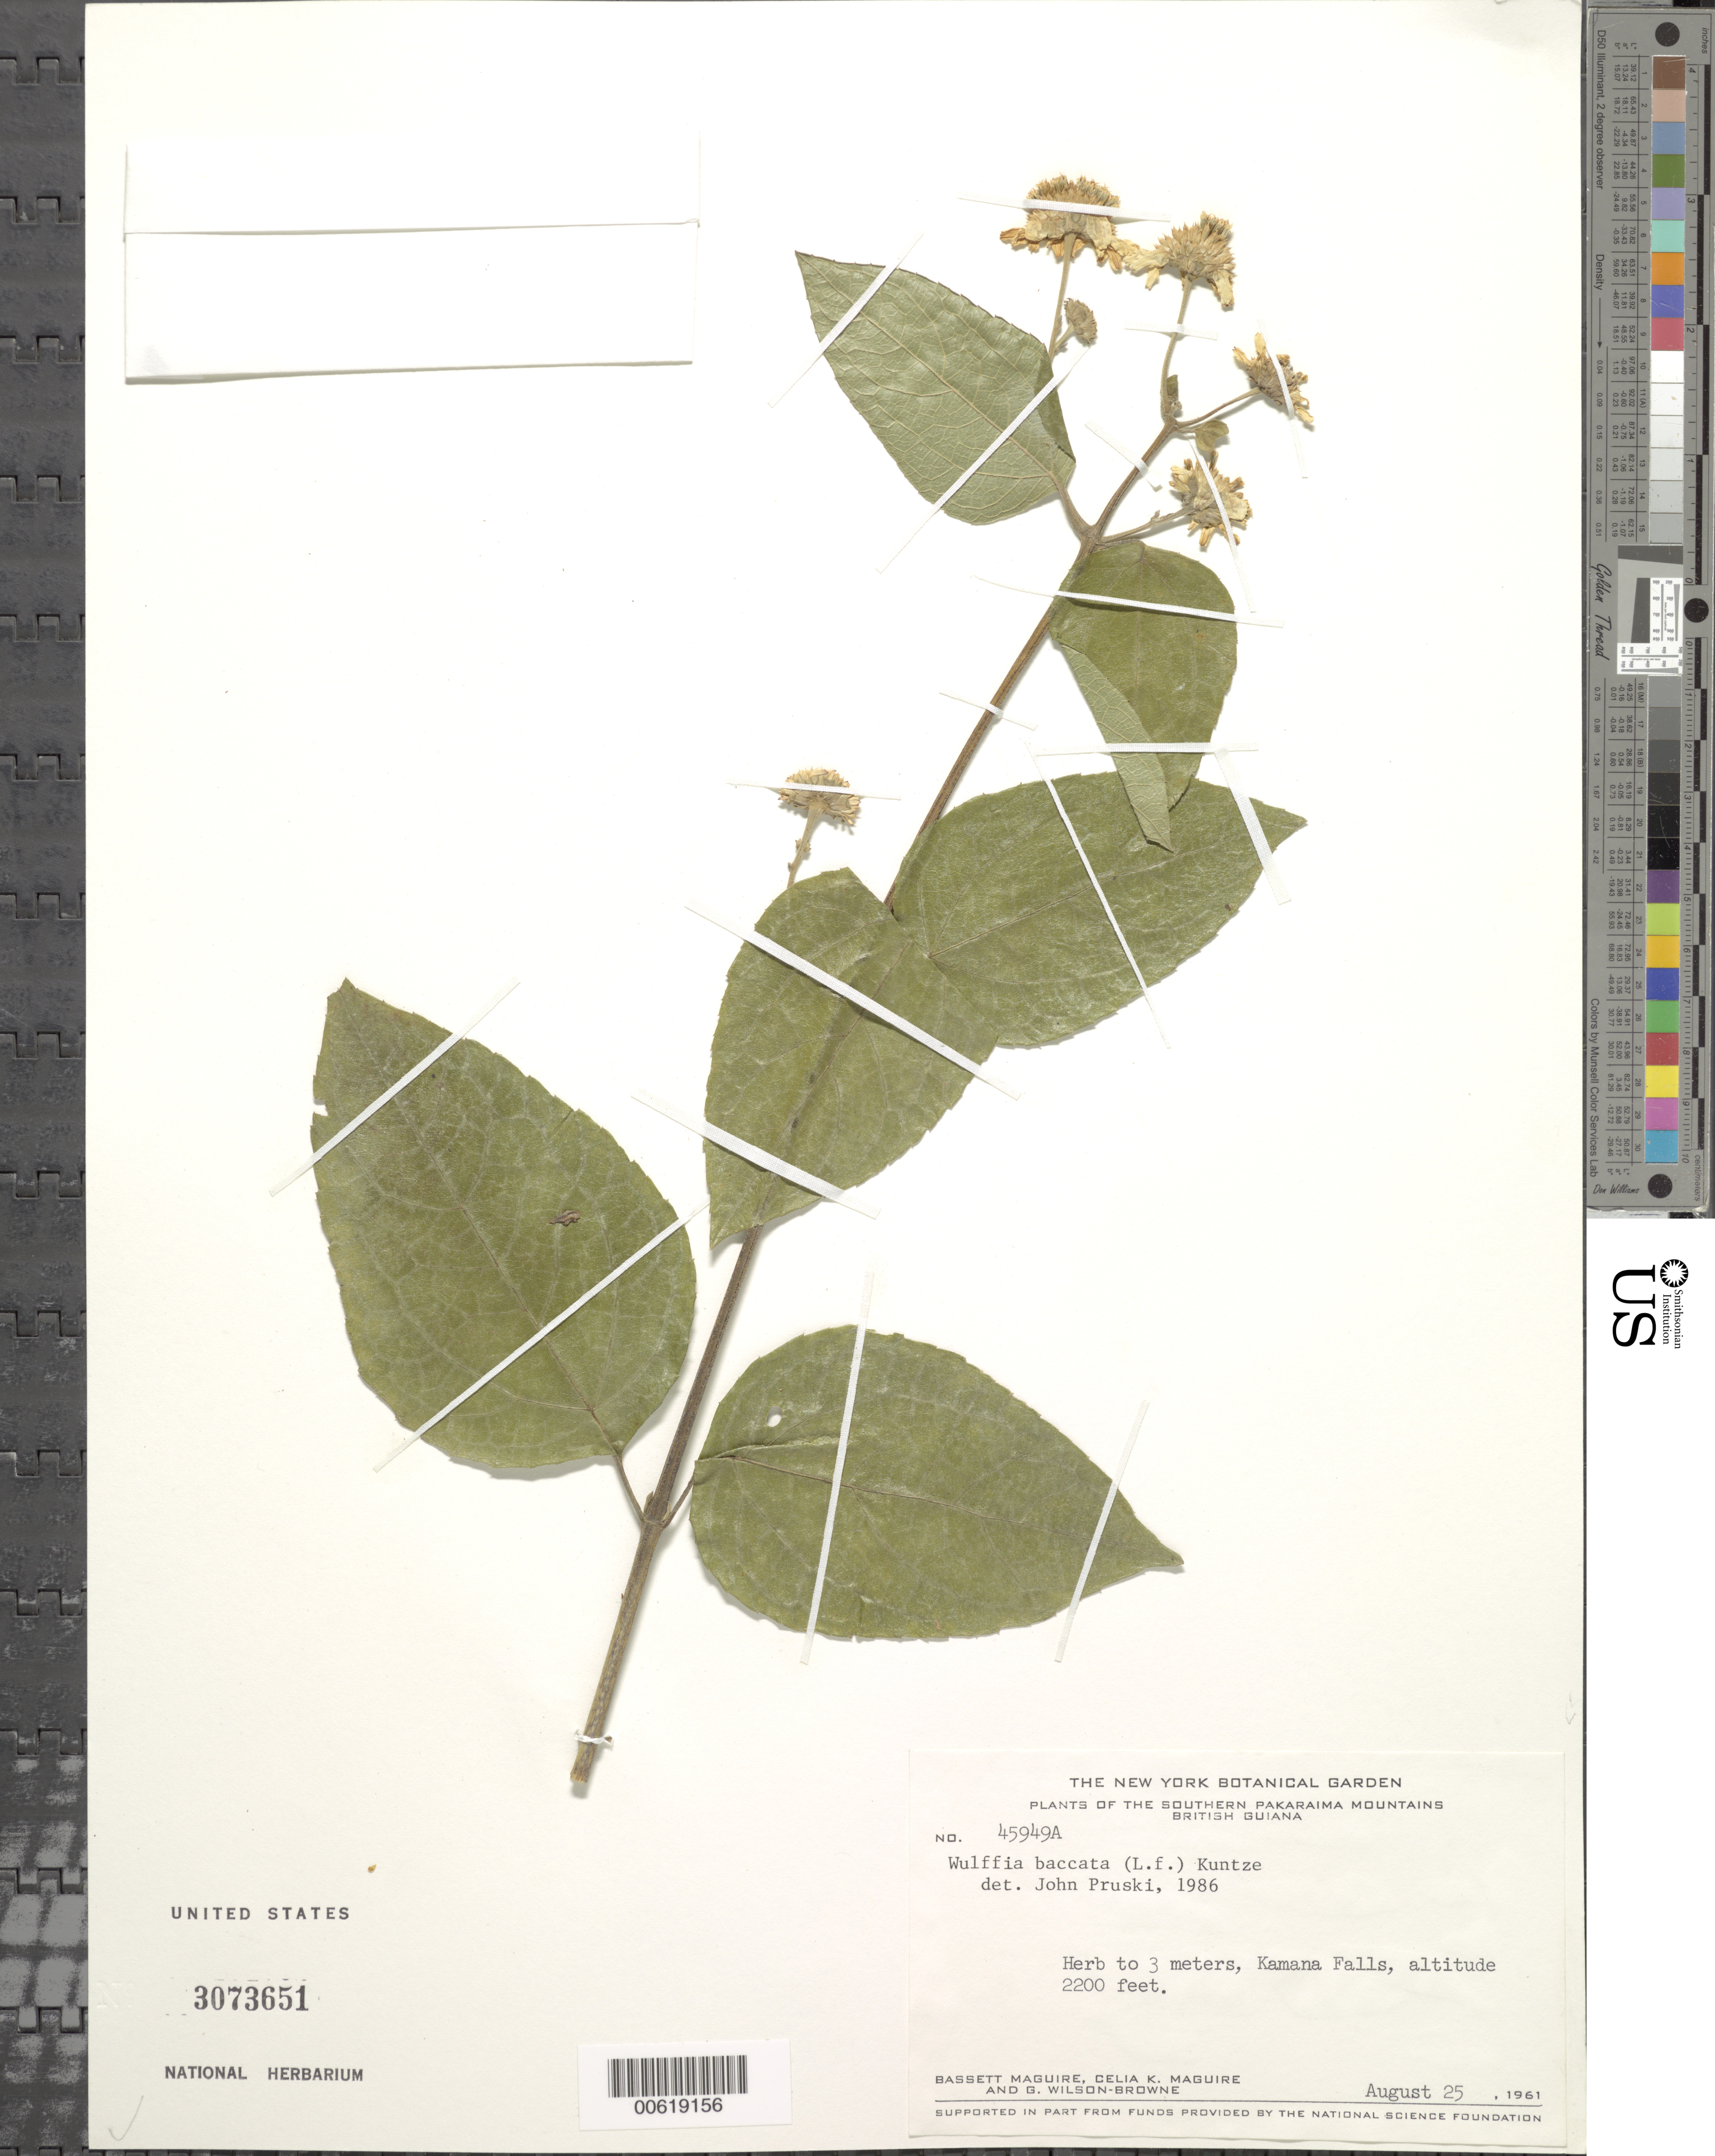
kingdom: Plantae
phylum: Tracheophyta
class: Magnoliopsida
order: Asterales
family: Asteraceae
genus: Wulffia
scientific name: Wulffia baccata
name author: (L. f.) Kuntze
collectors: B. Maguire, C. K. Maguire & G. Wilson-Browne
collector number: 45949 a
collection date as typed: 25-Aug-61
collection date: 1961-08-25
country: Guyana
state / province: Cuyuni-Mazaruni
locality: Kamana Falls, southern Pakaraima Mts.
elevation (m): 671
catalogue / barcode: US 3073651